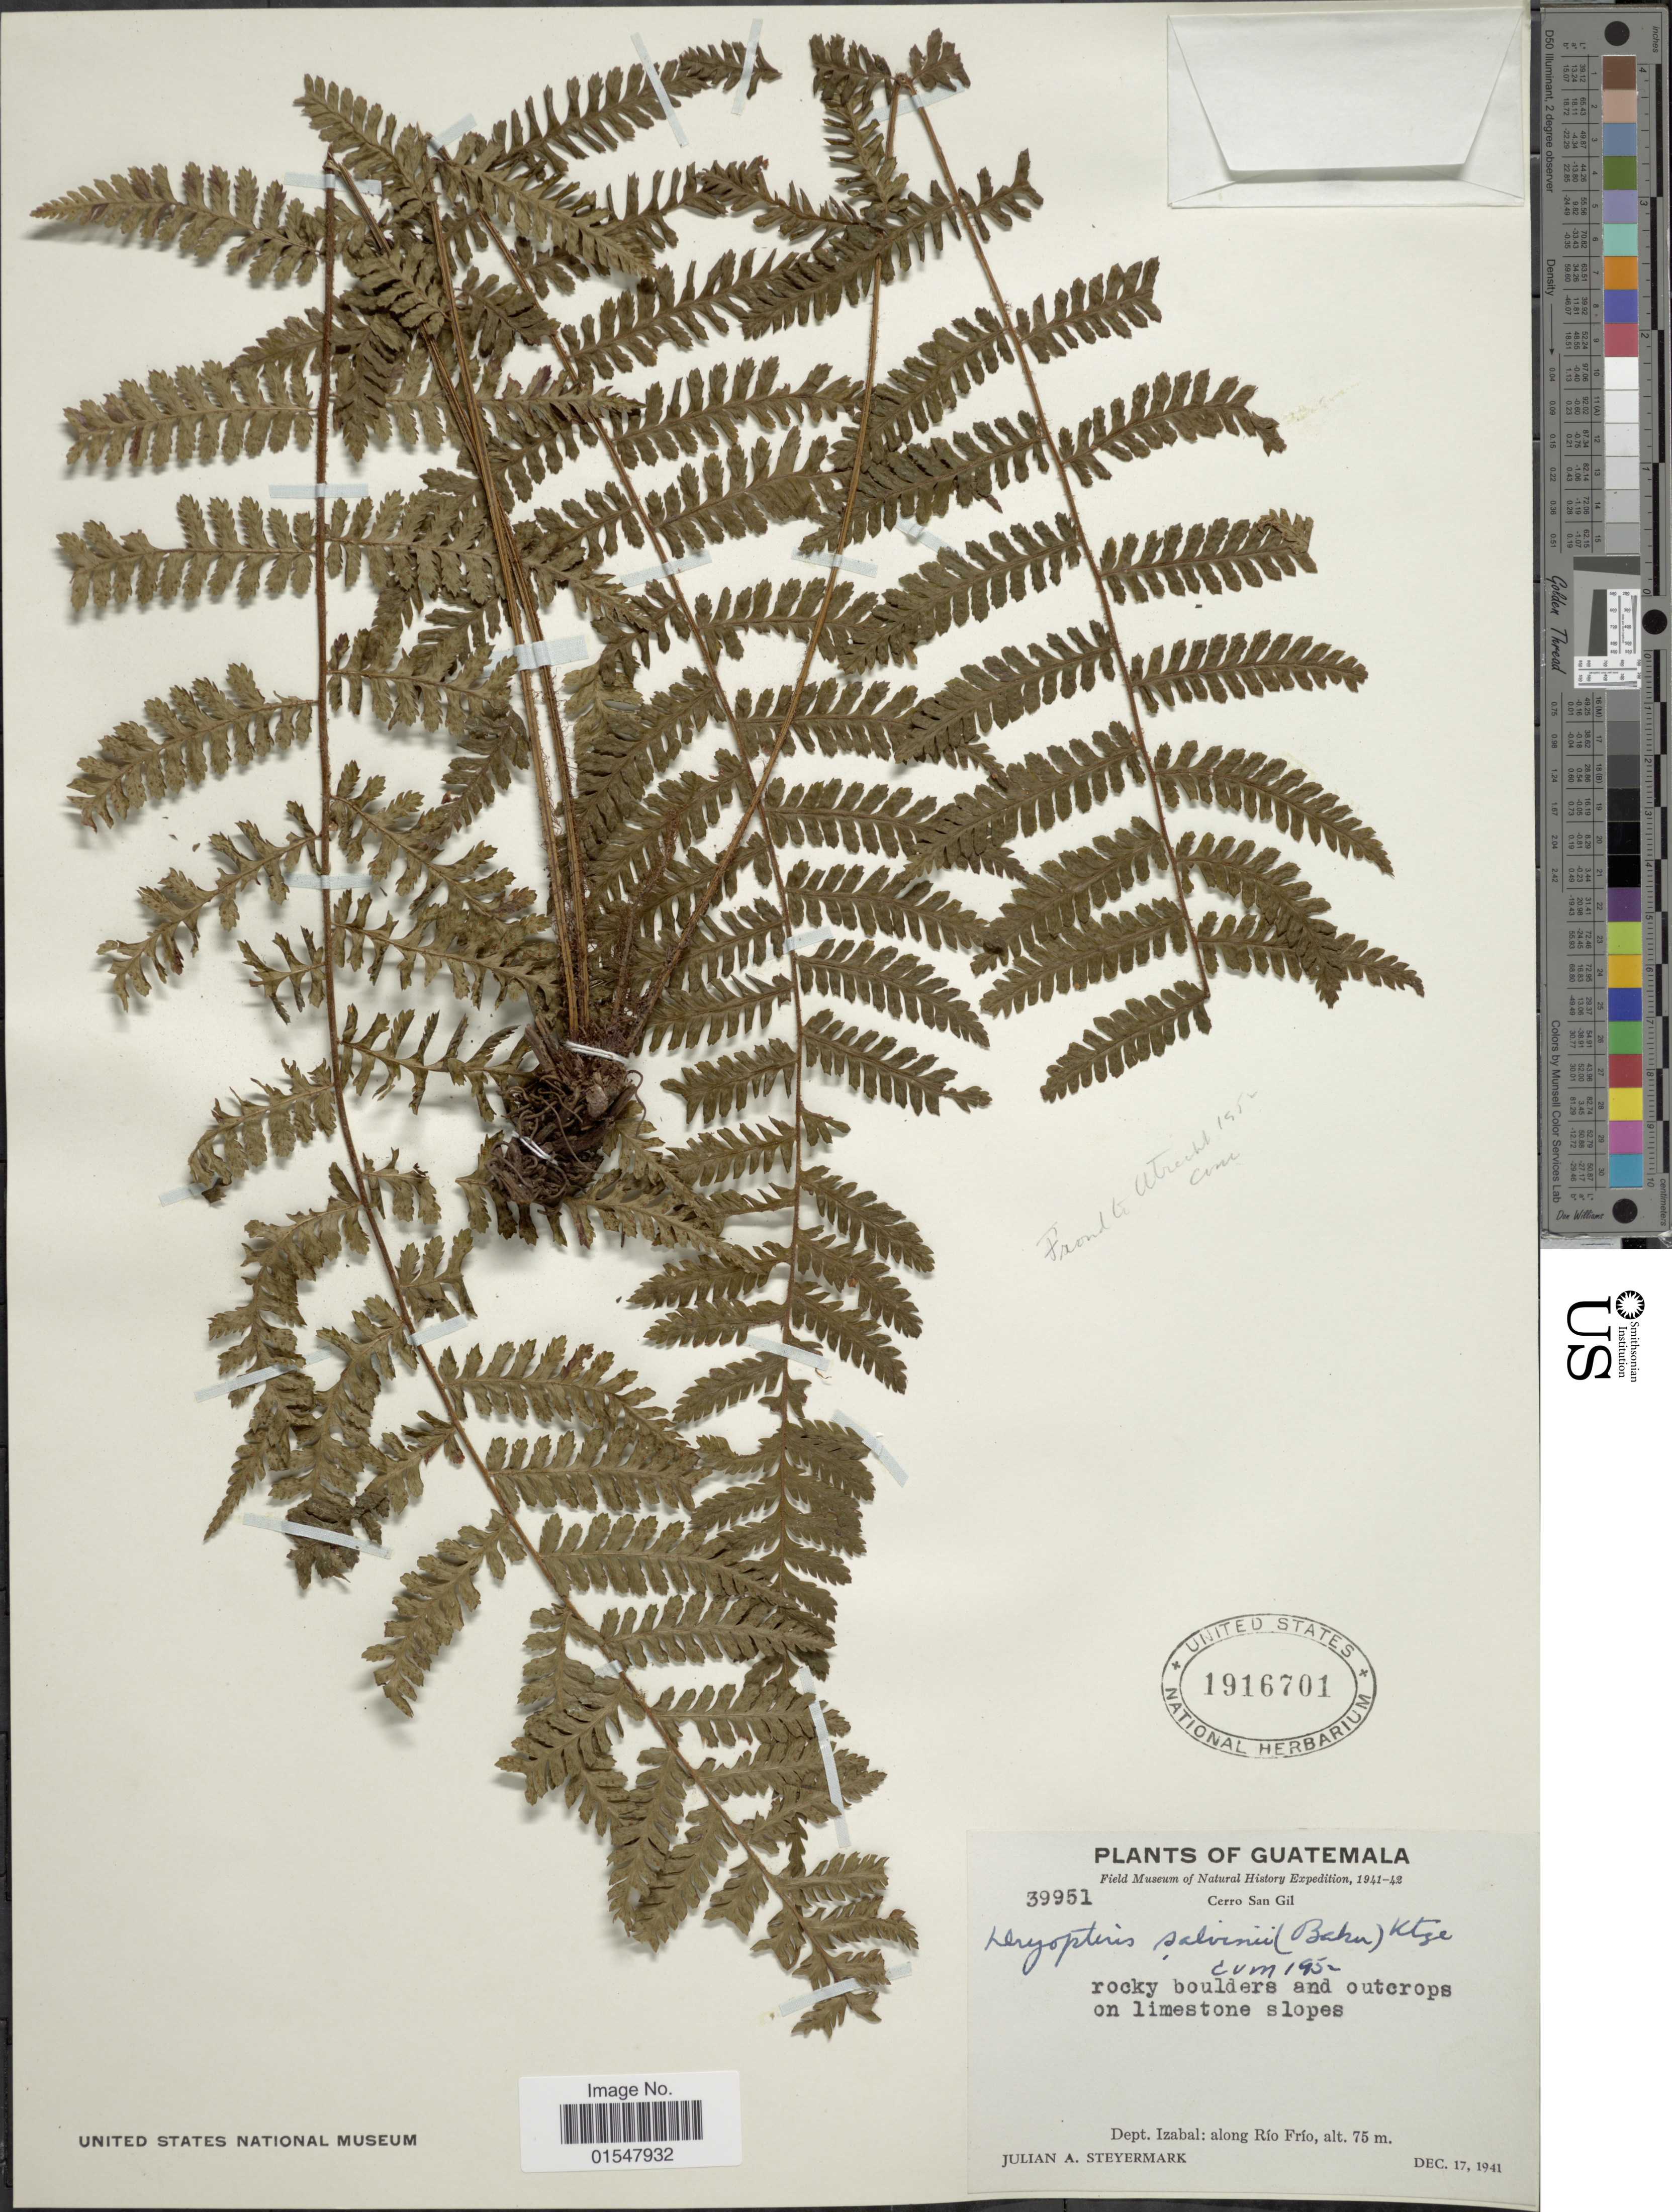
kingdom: Plantae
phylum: Tracheophyta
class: Polypodiopsida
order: Polypodiales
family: Dryopteridaceae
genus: Ctenitis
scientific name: Ctenitis salvinii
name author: (Baker) Stolze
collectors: J. Steyermark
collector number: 39951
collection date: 1941-12-17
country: Guatemala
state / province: Izabal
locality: Guatemala, dept. Izabal: along Río Frío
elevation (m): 75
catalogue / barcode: US 1916701